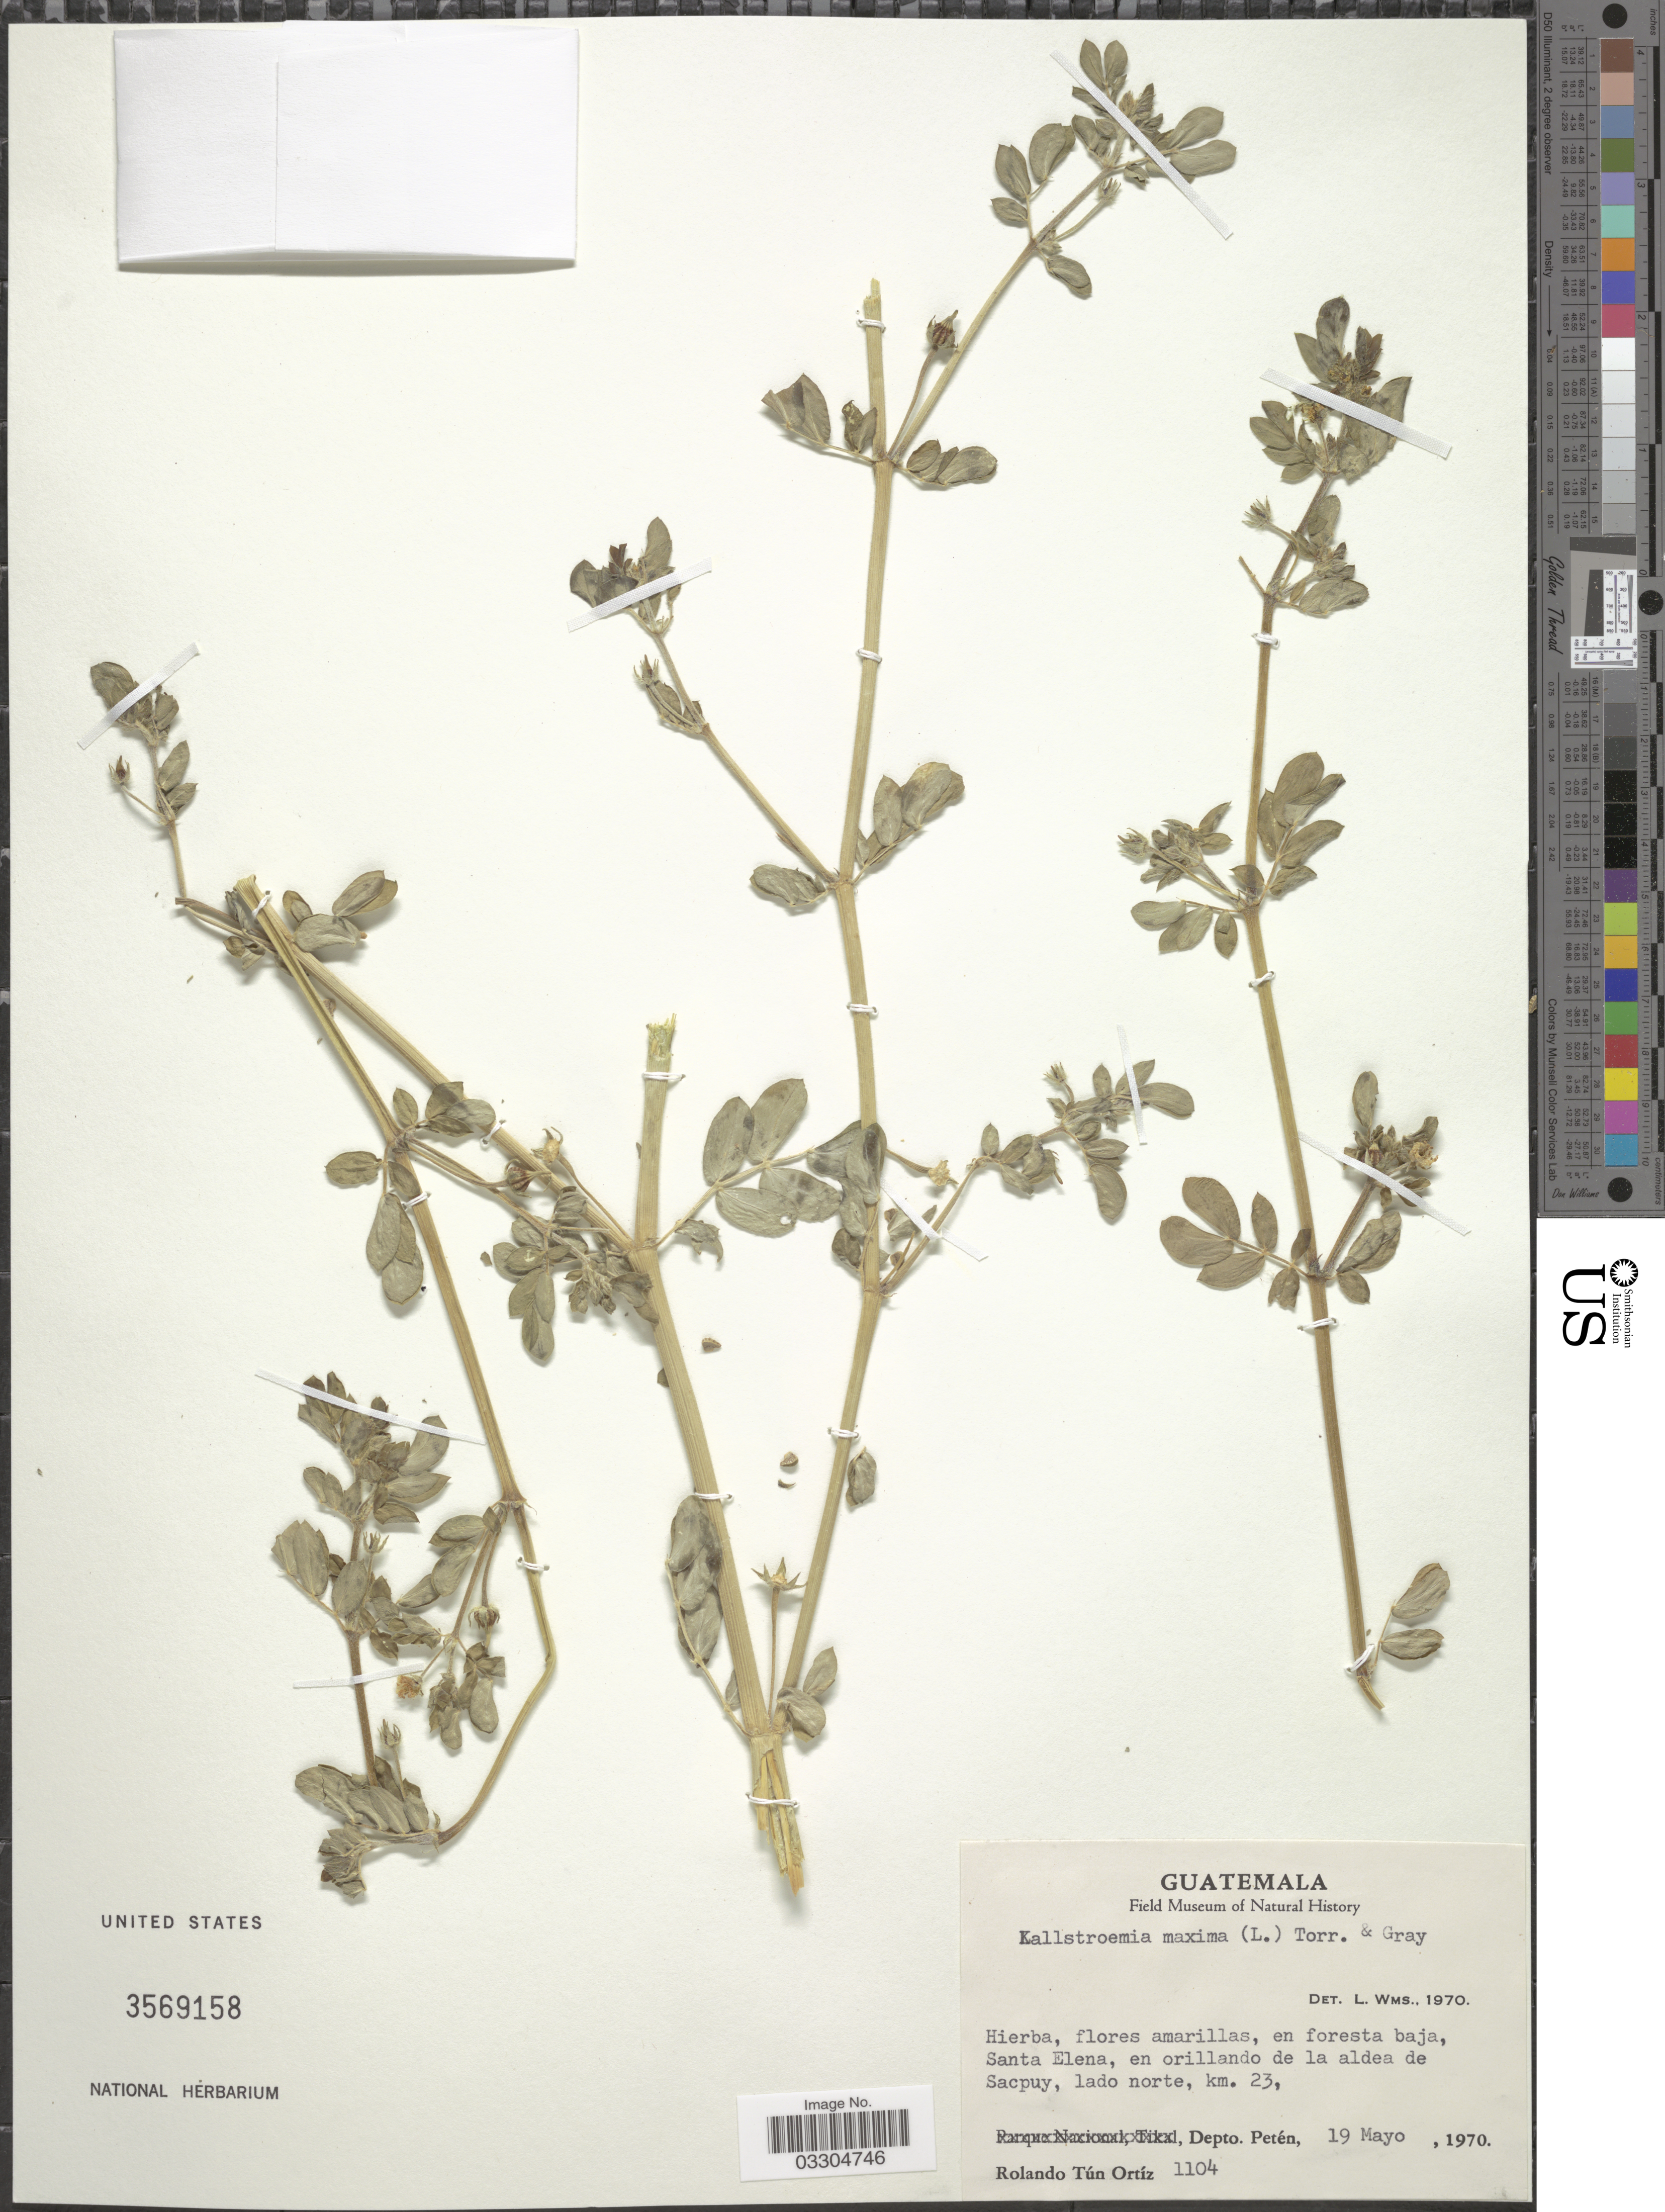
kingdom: Plantae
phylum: Tracheophyta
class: Magnoliopsida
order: Zygophyllales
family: Zygophyllaceae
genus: Kallstroemia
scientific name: Kallstroemia maxima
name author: (L.) Hook. & Arn.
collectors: R. T. Ortíz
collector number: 1104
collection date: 1970-05-19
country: Guatemala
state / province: El Petén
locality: Santa Elena, en orillando de la aldea de Sacpuy, lado norte, km. 23, Depto. Petén.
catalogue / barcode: US 3569158